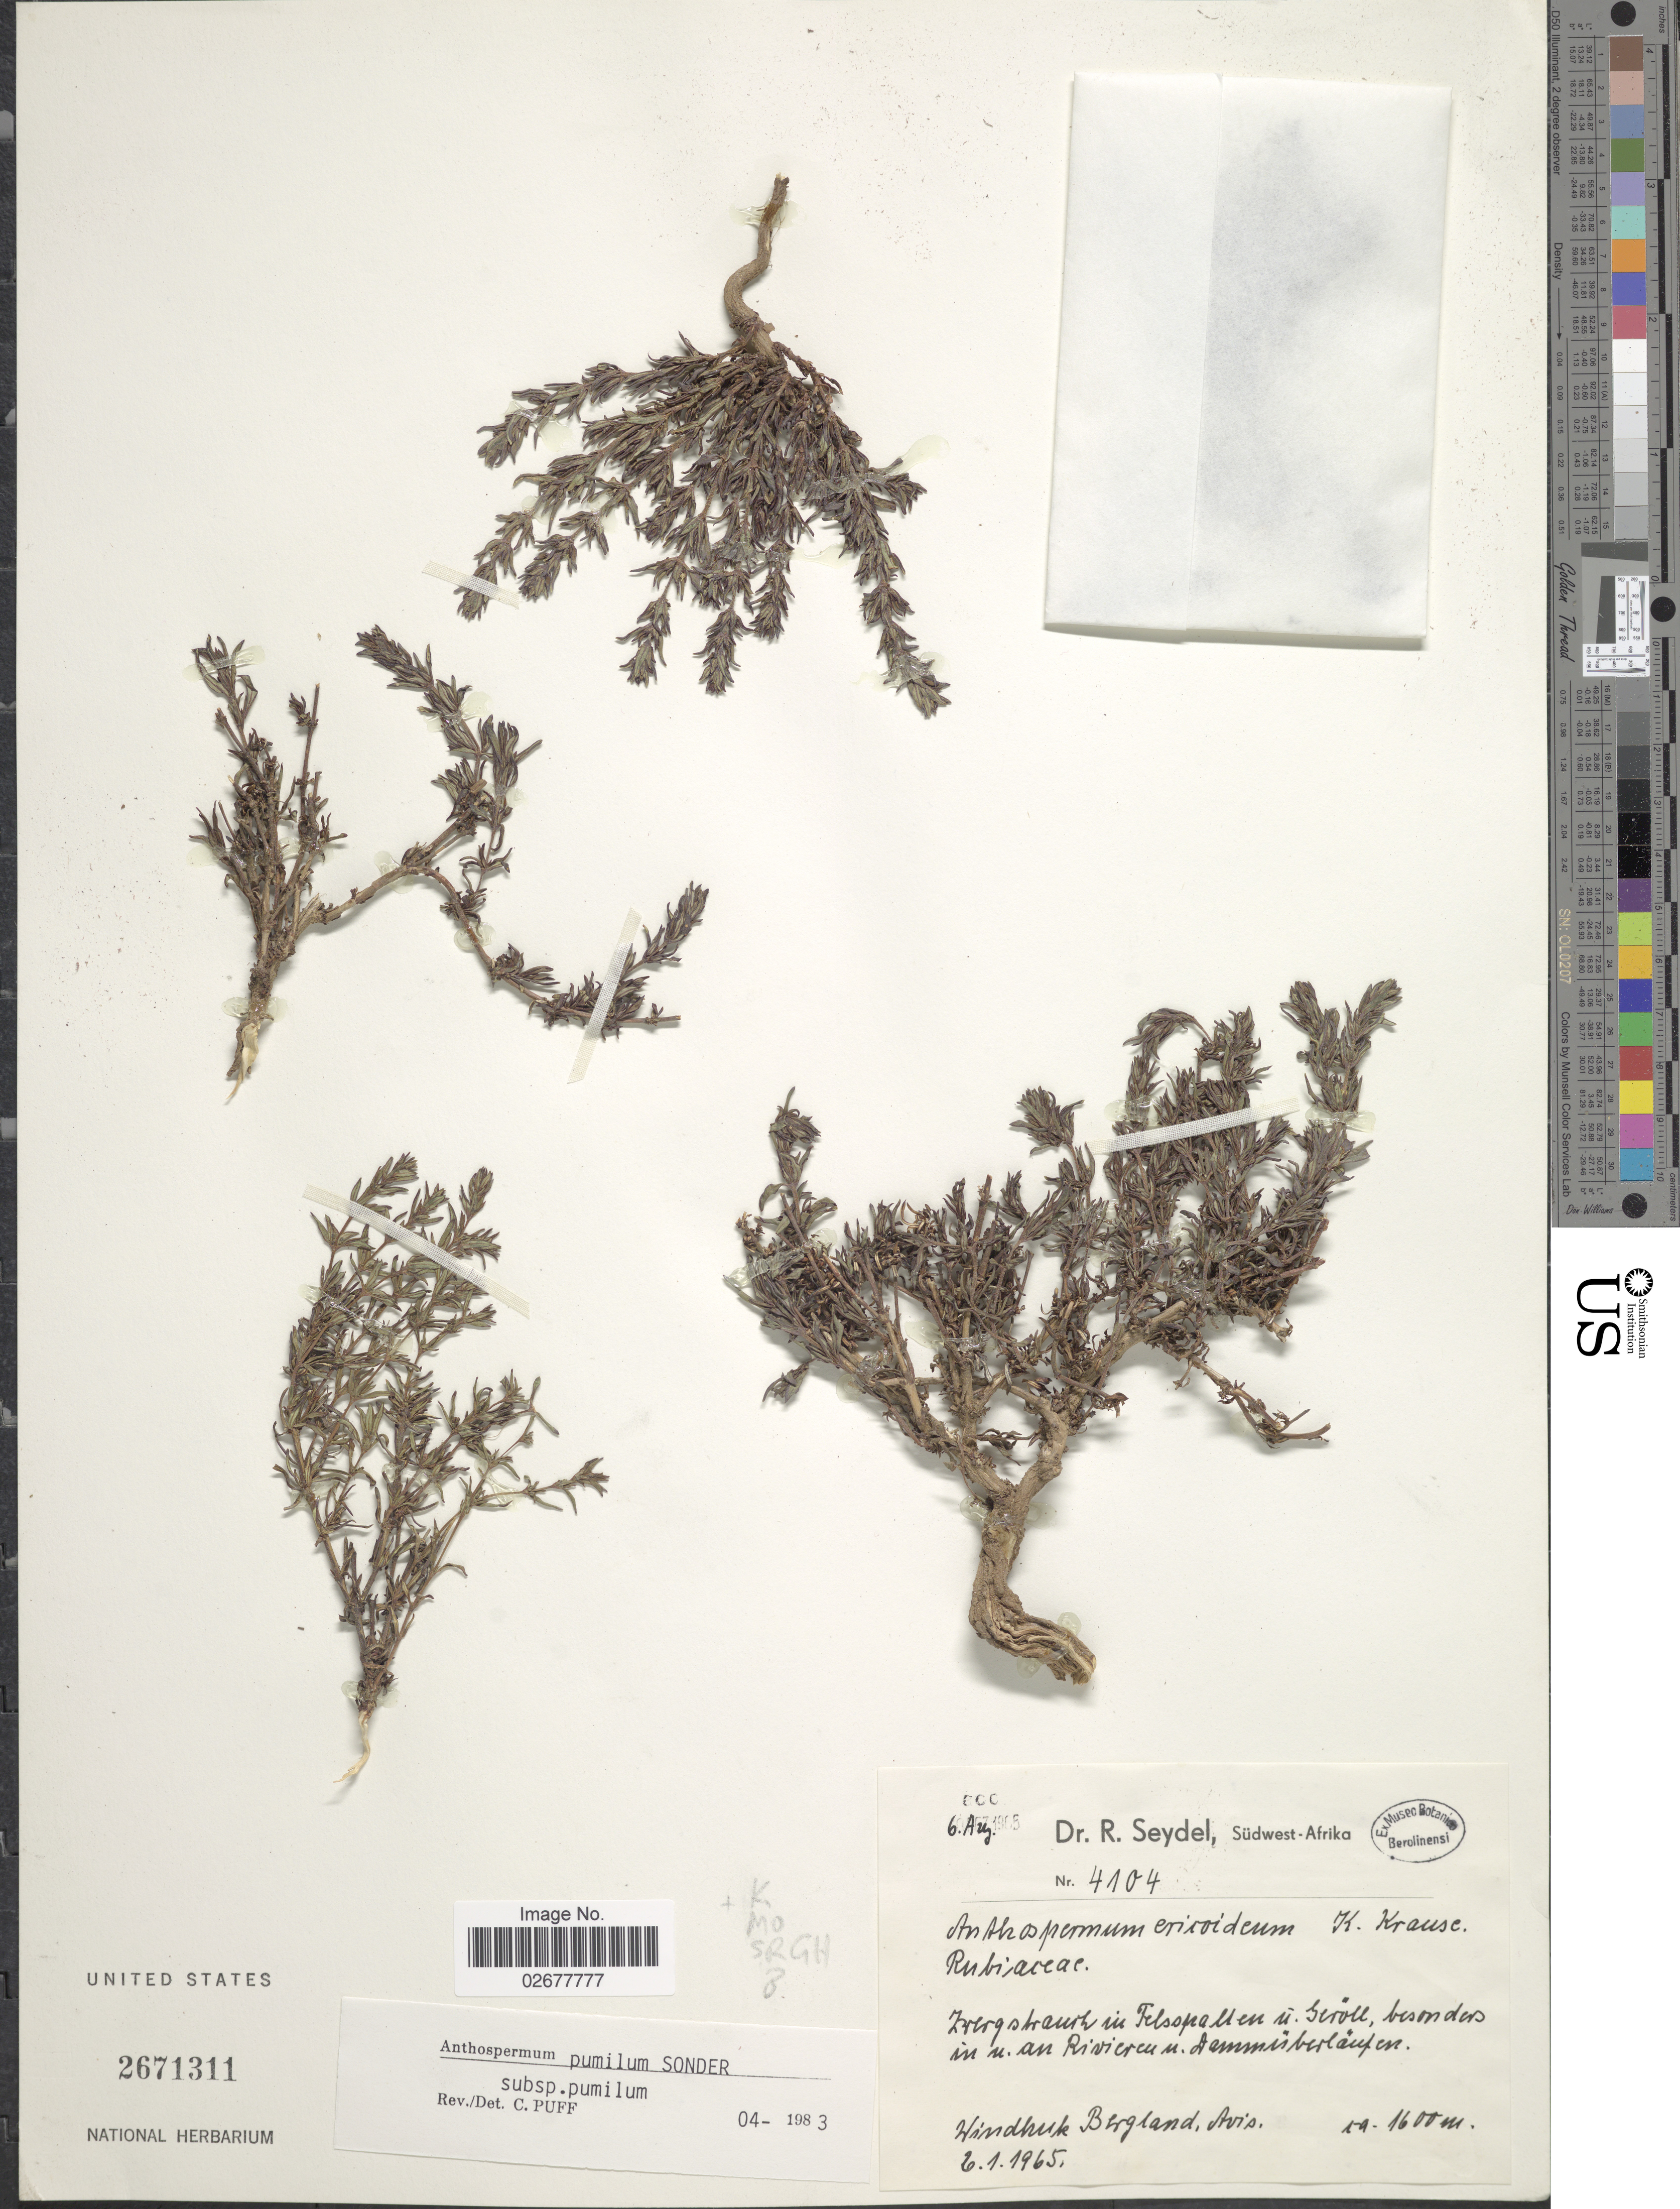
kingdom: Plantae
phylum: Tracheophyta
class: Magnoliopsida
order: Gentianales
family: Rubiaceae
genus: Anthospermum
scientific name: Anthospermum pumilum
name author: Sond.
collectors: R. Seydel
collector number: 4104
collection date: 1965-01-02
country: Namibia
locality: Windhuk Bergland, Avis.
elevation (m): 1600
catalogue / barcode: US 2671311